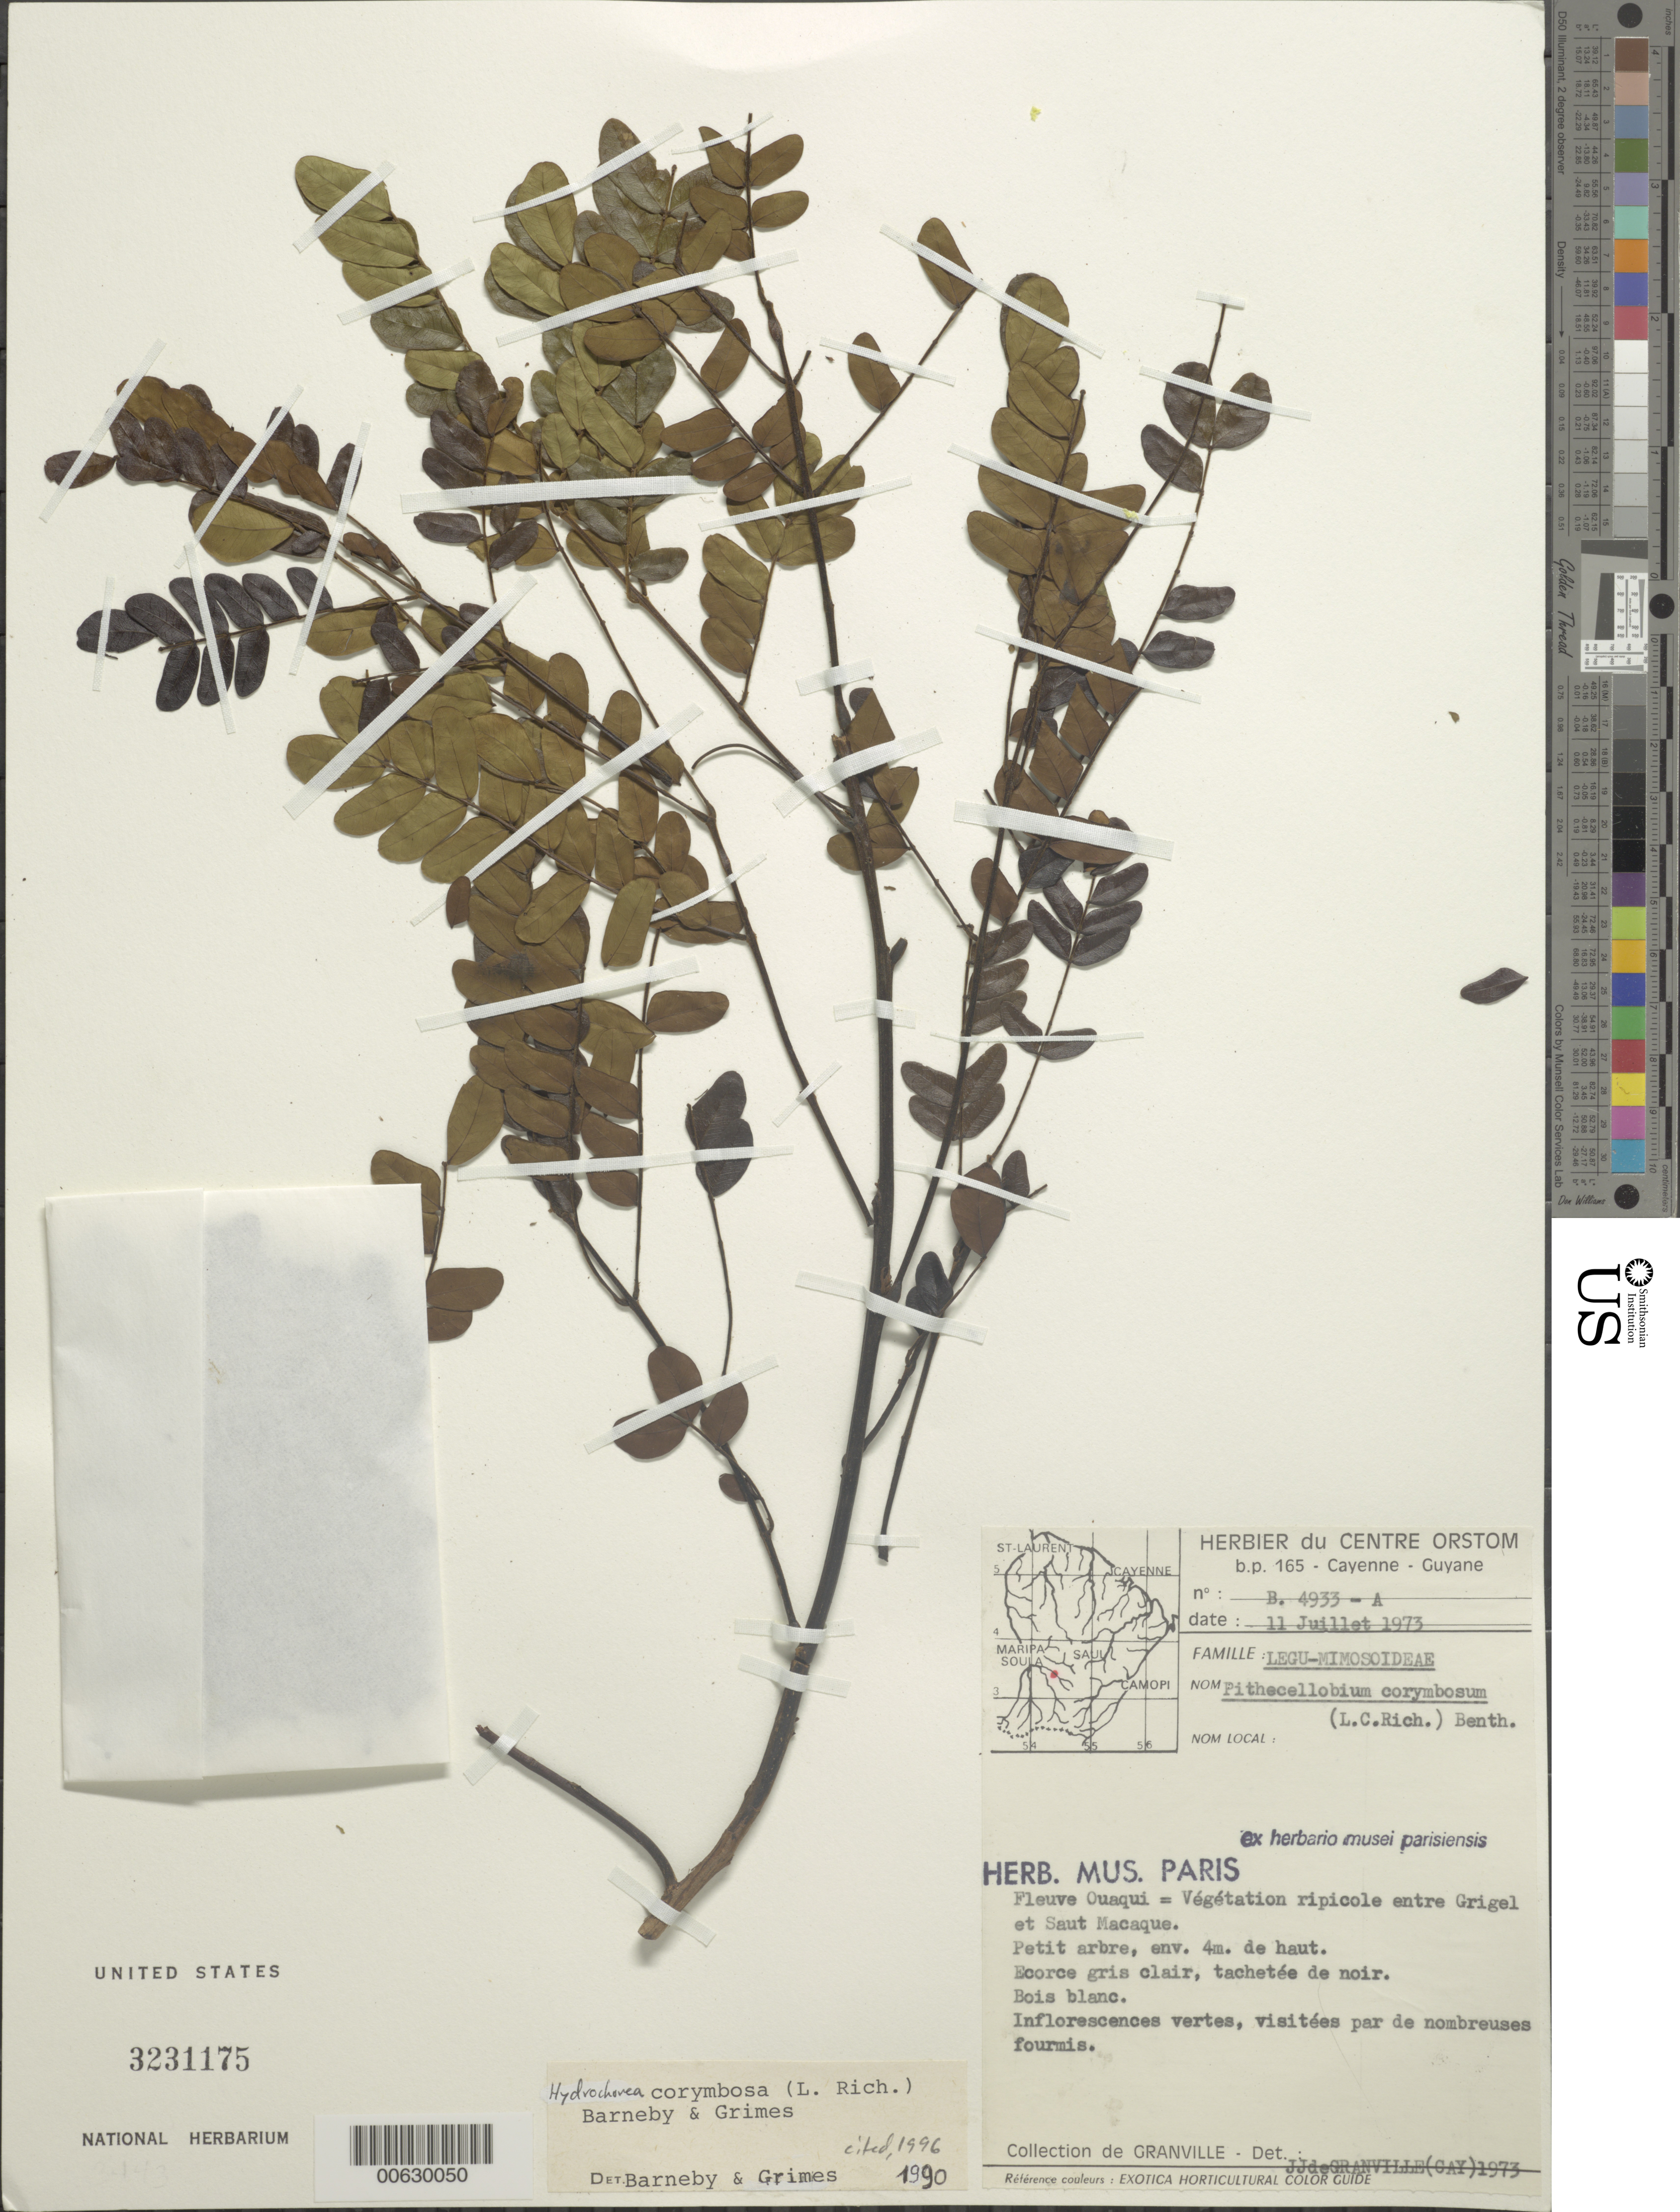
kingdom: Plantae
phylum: Tracheophyta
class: Magnoliopsida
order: Fabales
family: Fabaceae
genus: Hydrochorea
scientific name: Hydrochorea corymbosa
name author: (Rich.) Barneby & J.W. Grimes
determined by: Barneby, R. C.; Grimes, J. W.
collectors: J.-J. de Granville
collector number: B 4933 a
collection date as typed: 11-Jul-73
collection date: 1973-07-11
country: French Guiana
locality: Fleuve Ouaqui, entre Grigel et Saut Macaque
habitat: Vegetation ripicole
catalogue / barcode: US 3231175